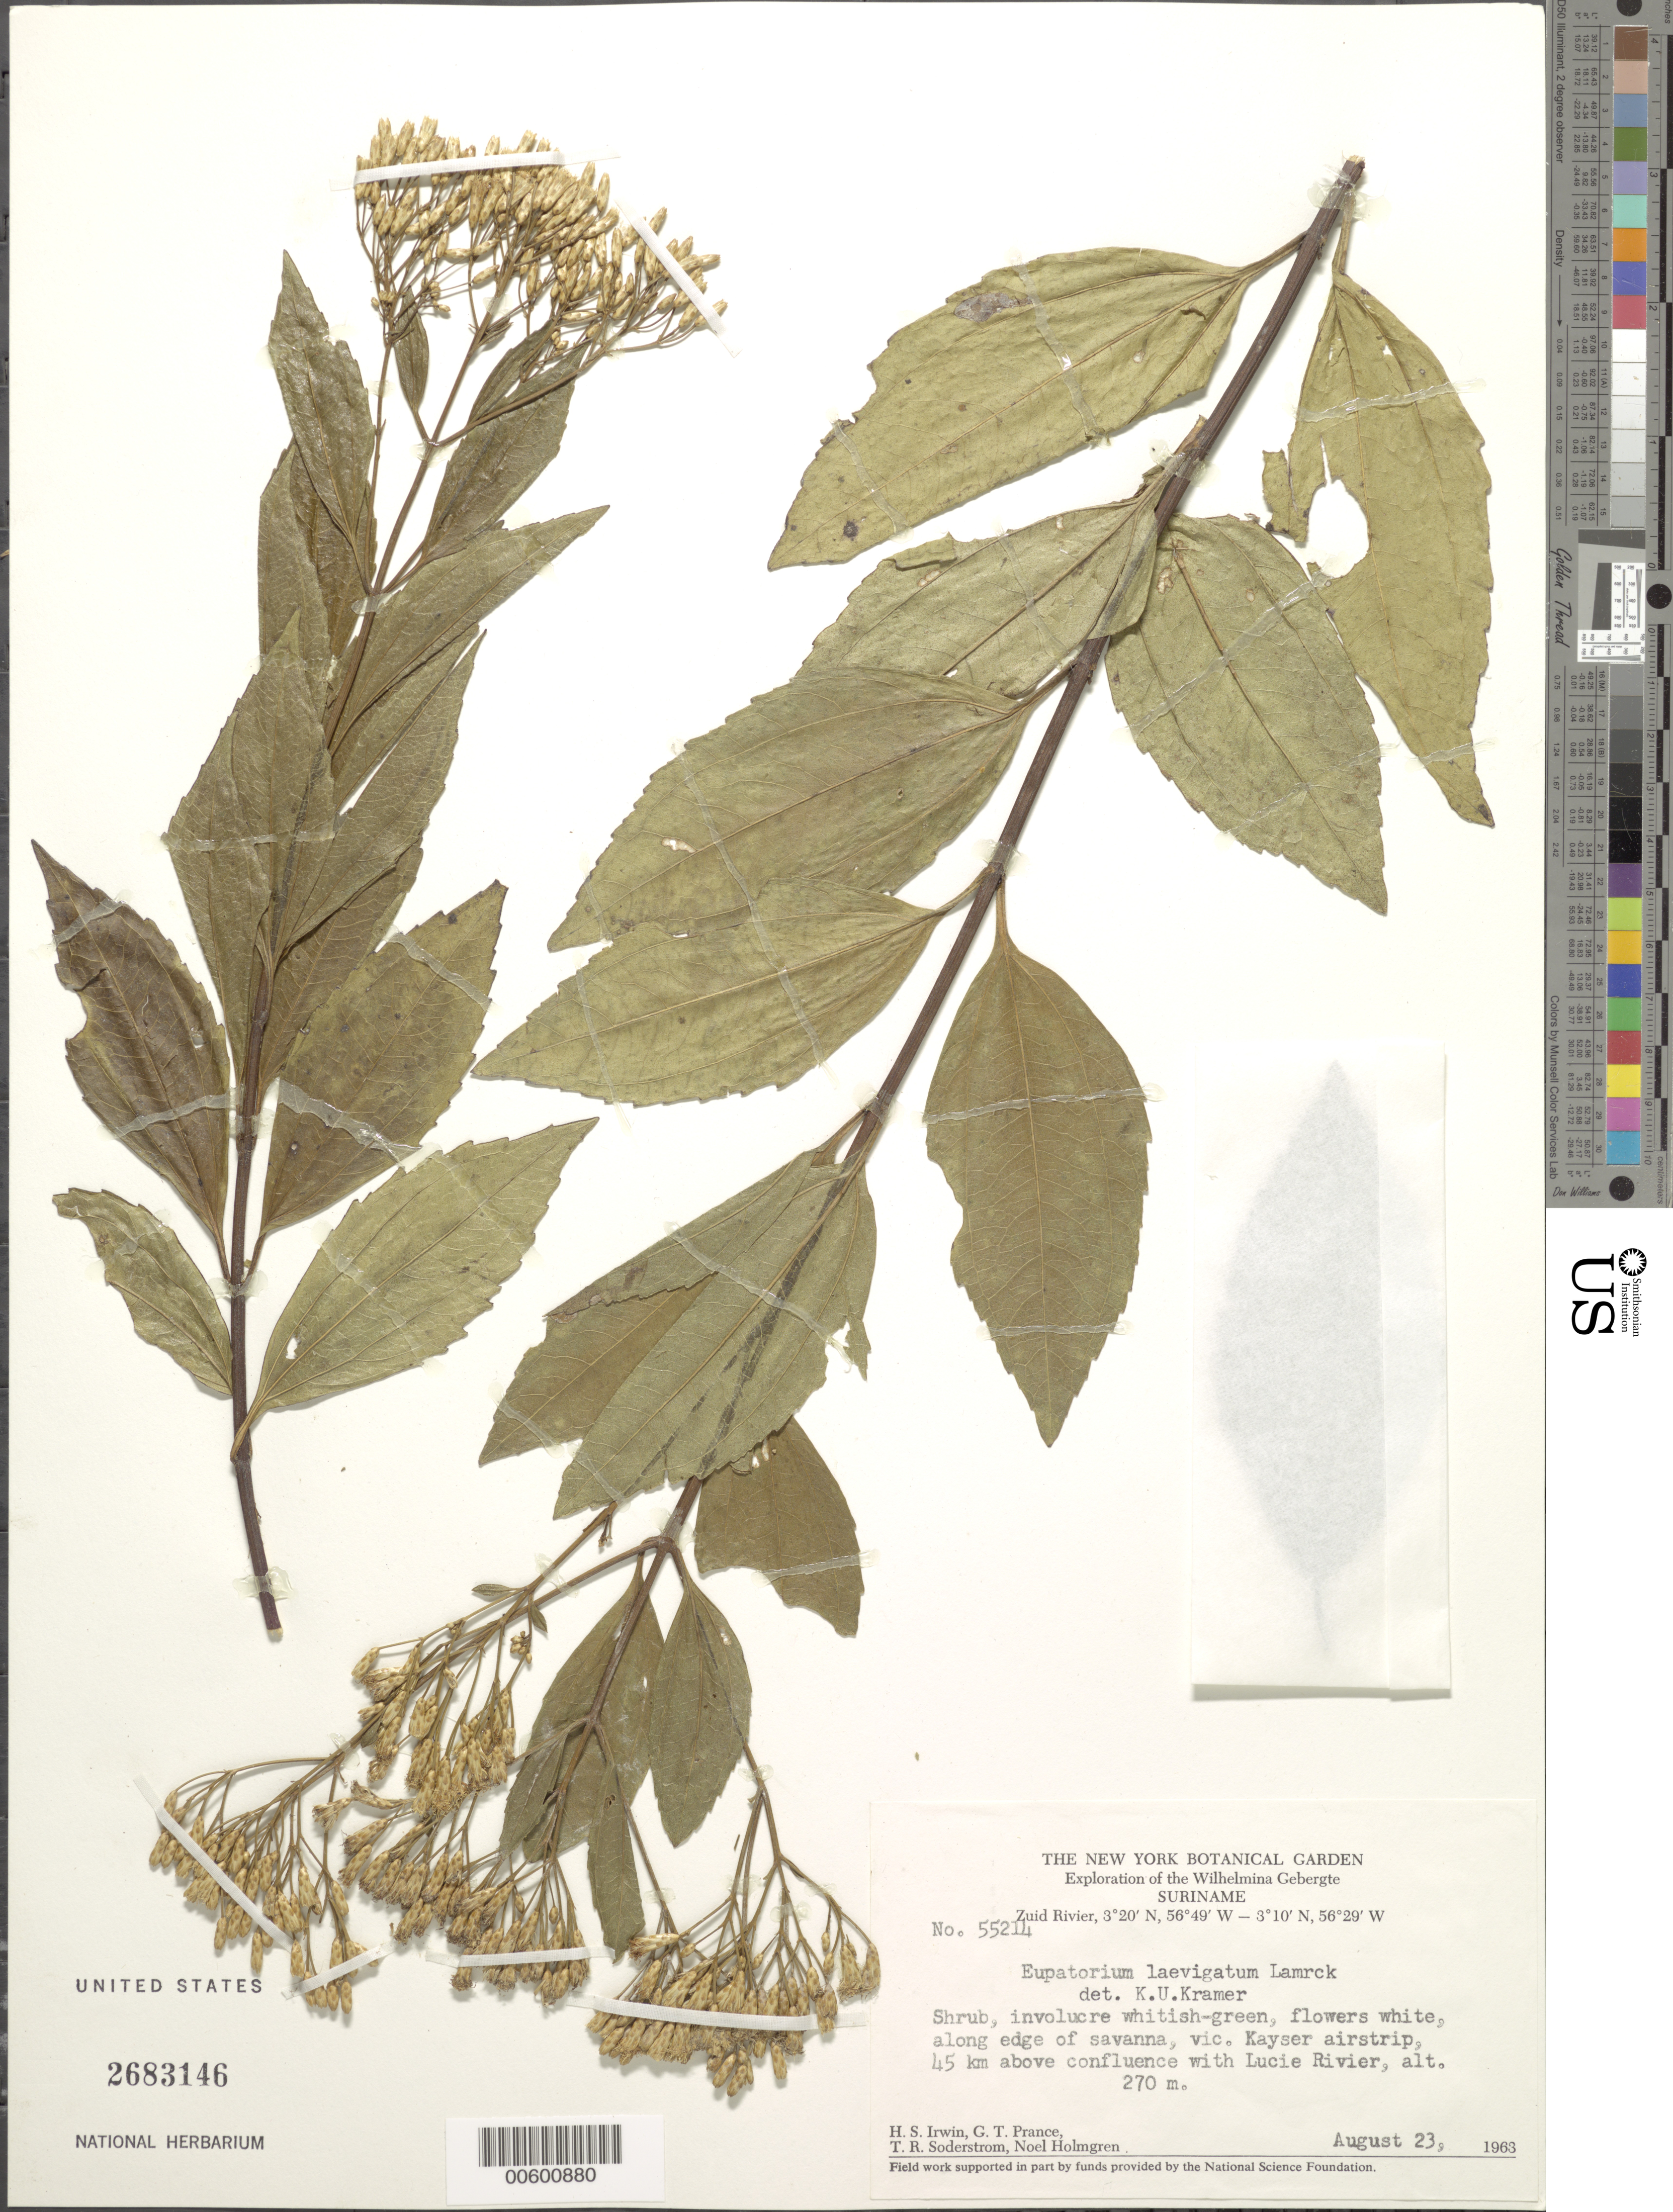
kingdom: Plantae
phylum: Tracheophyta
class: Magnoliopsida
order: Asterales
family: Asteraceae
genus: Chromolaena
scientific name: Chromolaena laevigata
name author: (Lam.) R.M. King & H. Rob.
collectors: H. Irwin, G. T. Prance, T. R. Soderstrom & N. H. Holmgren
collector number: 55214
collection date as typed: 23-Aug-63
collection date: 1963-08-23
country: Suriname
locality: Kayser Airstrip, Zuid R., 45 km above confl. with Lucie R., Wilhelmina Gebergte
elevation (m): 270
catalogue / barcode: US 2683146